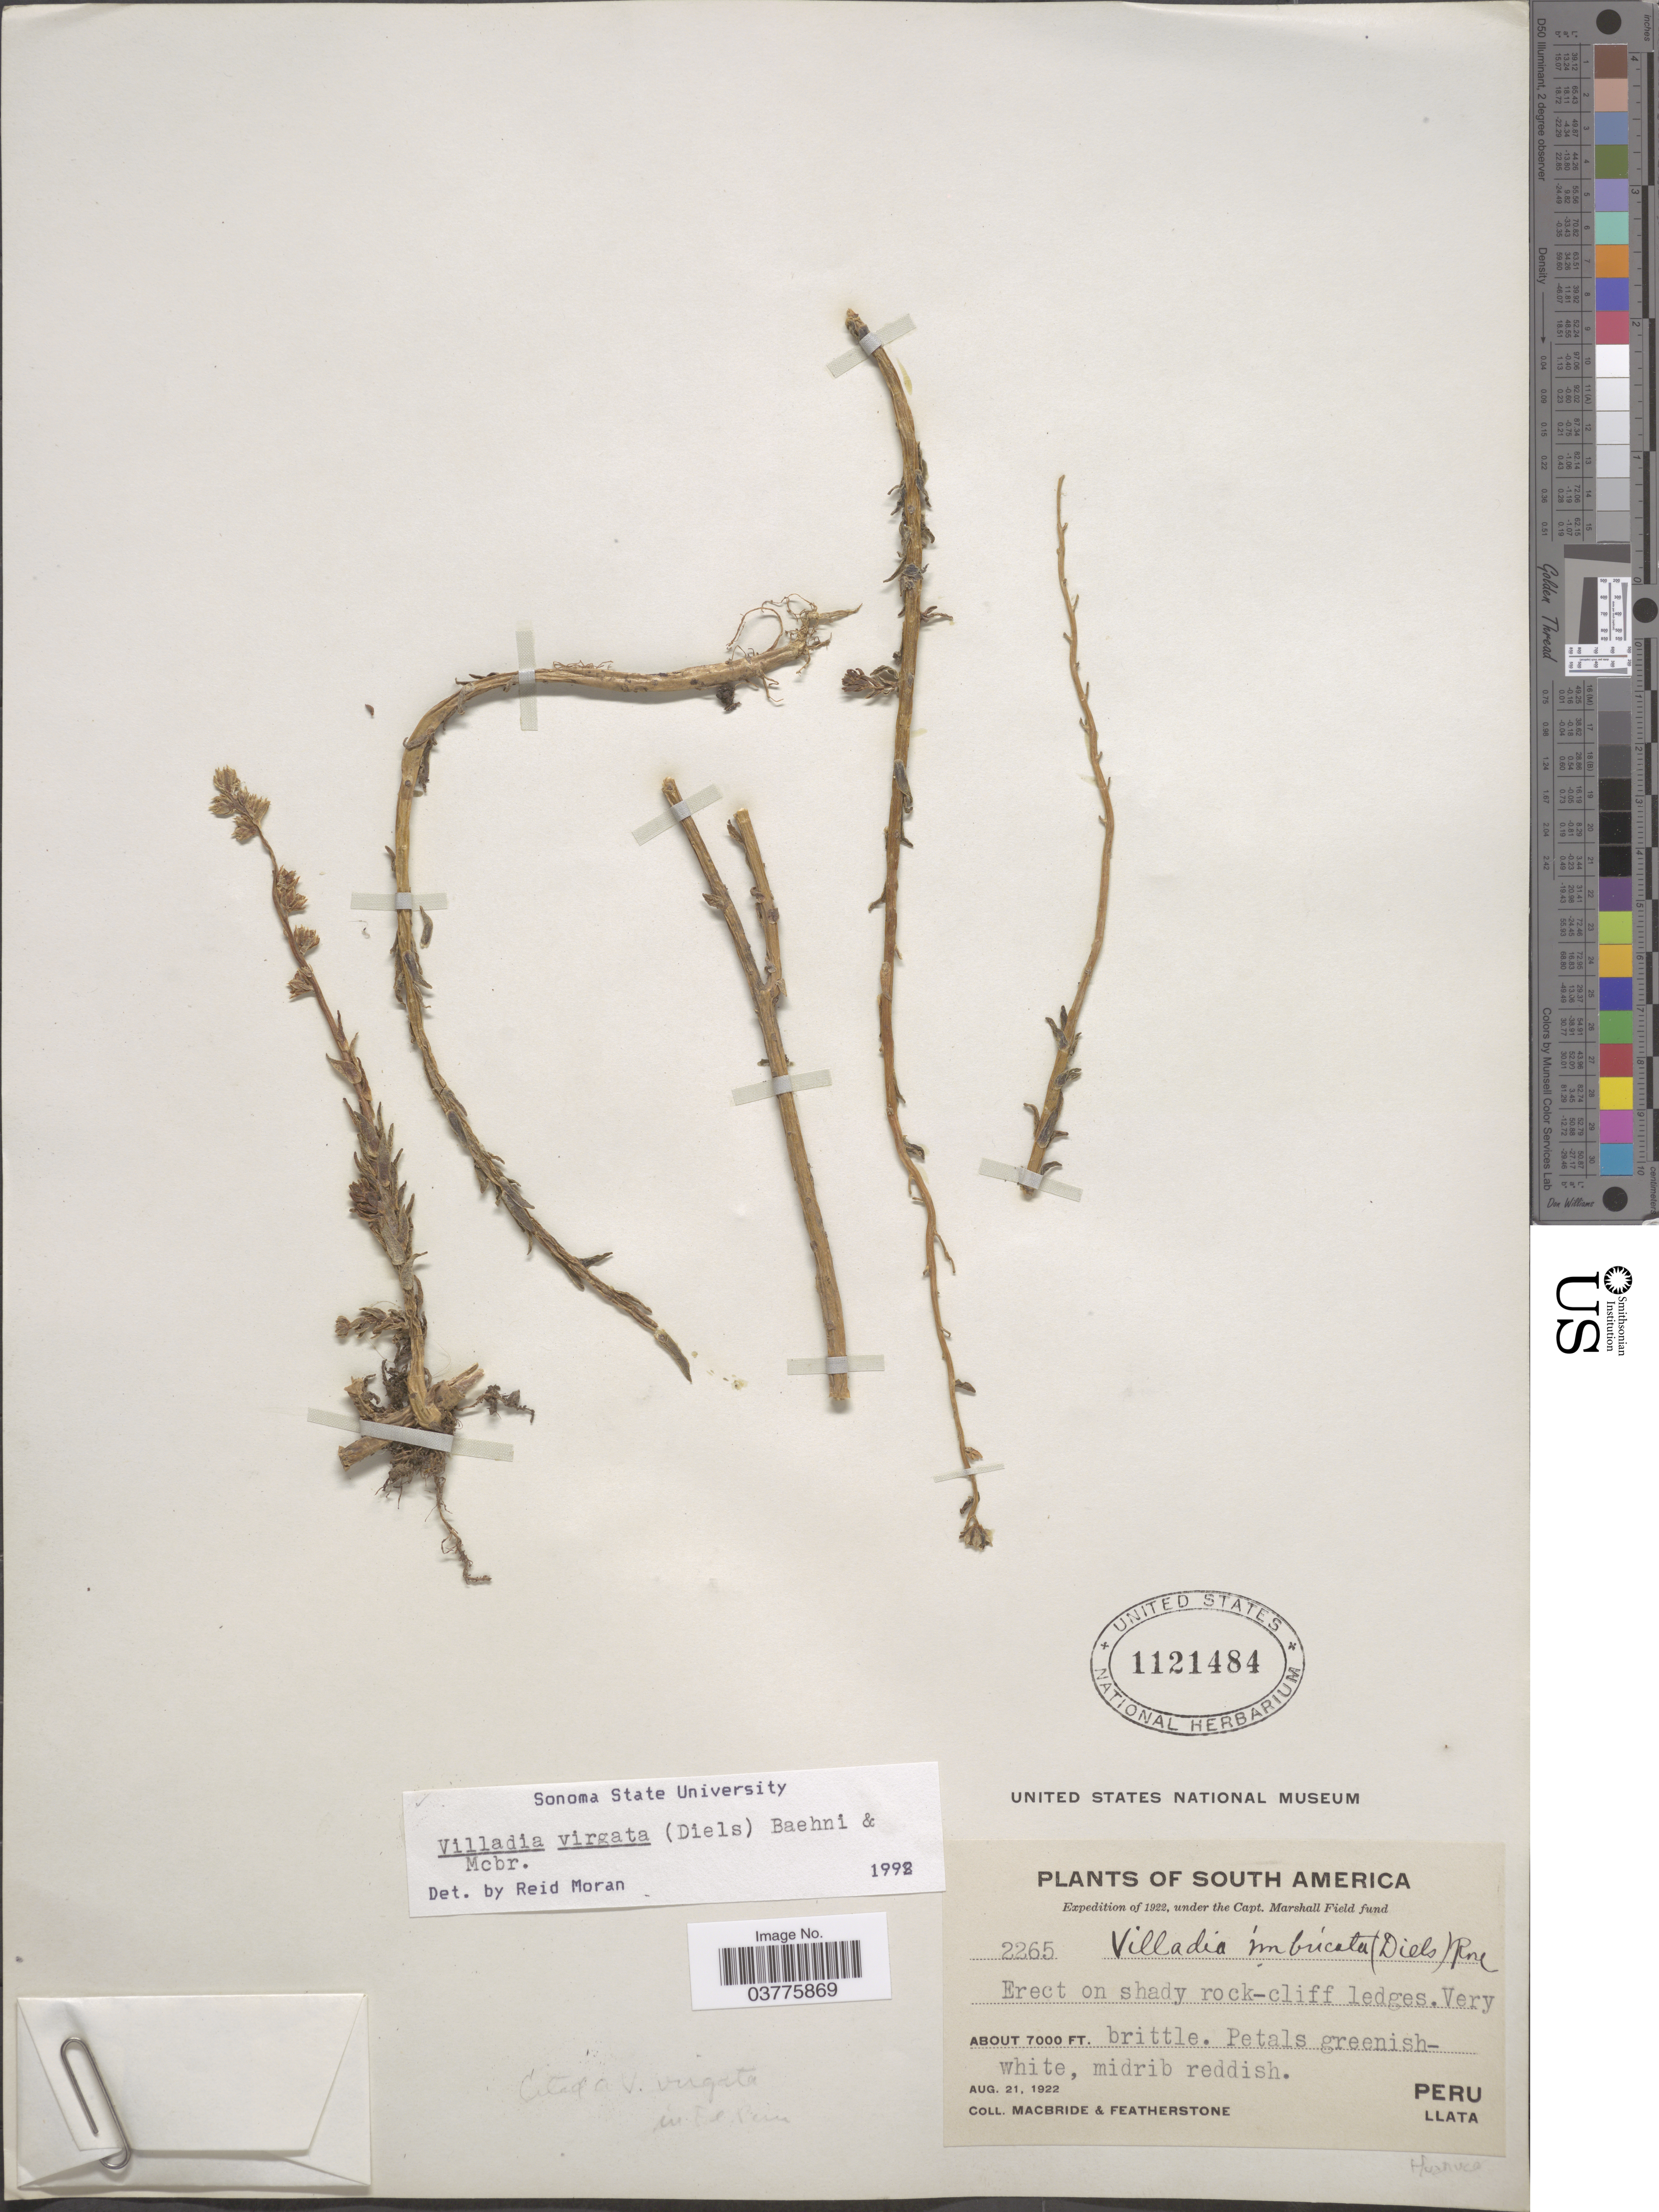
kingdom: Plantae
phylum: Tracheophyta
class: Magnoliopsida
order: Saxifragales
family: Crassulaceae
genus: Villadia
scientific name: Villadia virgata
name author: (Diels) Baehni & J.F. Macbr.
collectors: Macbride, -- & -. Featherstone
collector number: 2265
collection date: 1922-08-21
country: Peru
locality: Llata.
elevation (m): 2134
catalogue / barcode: US 1121484